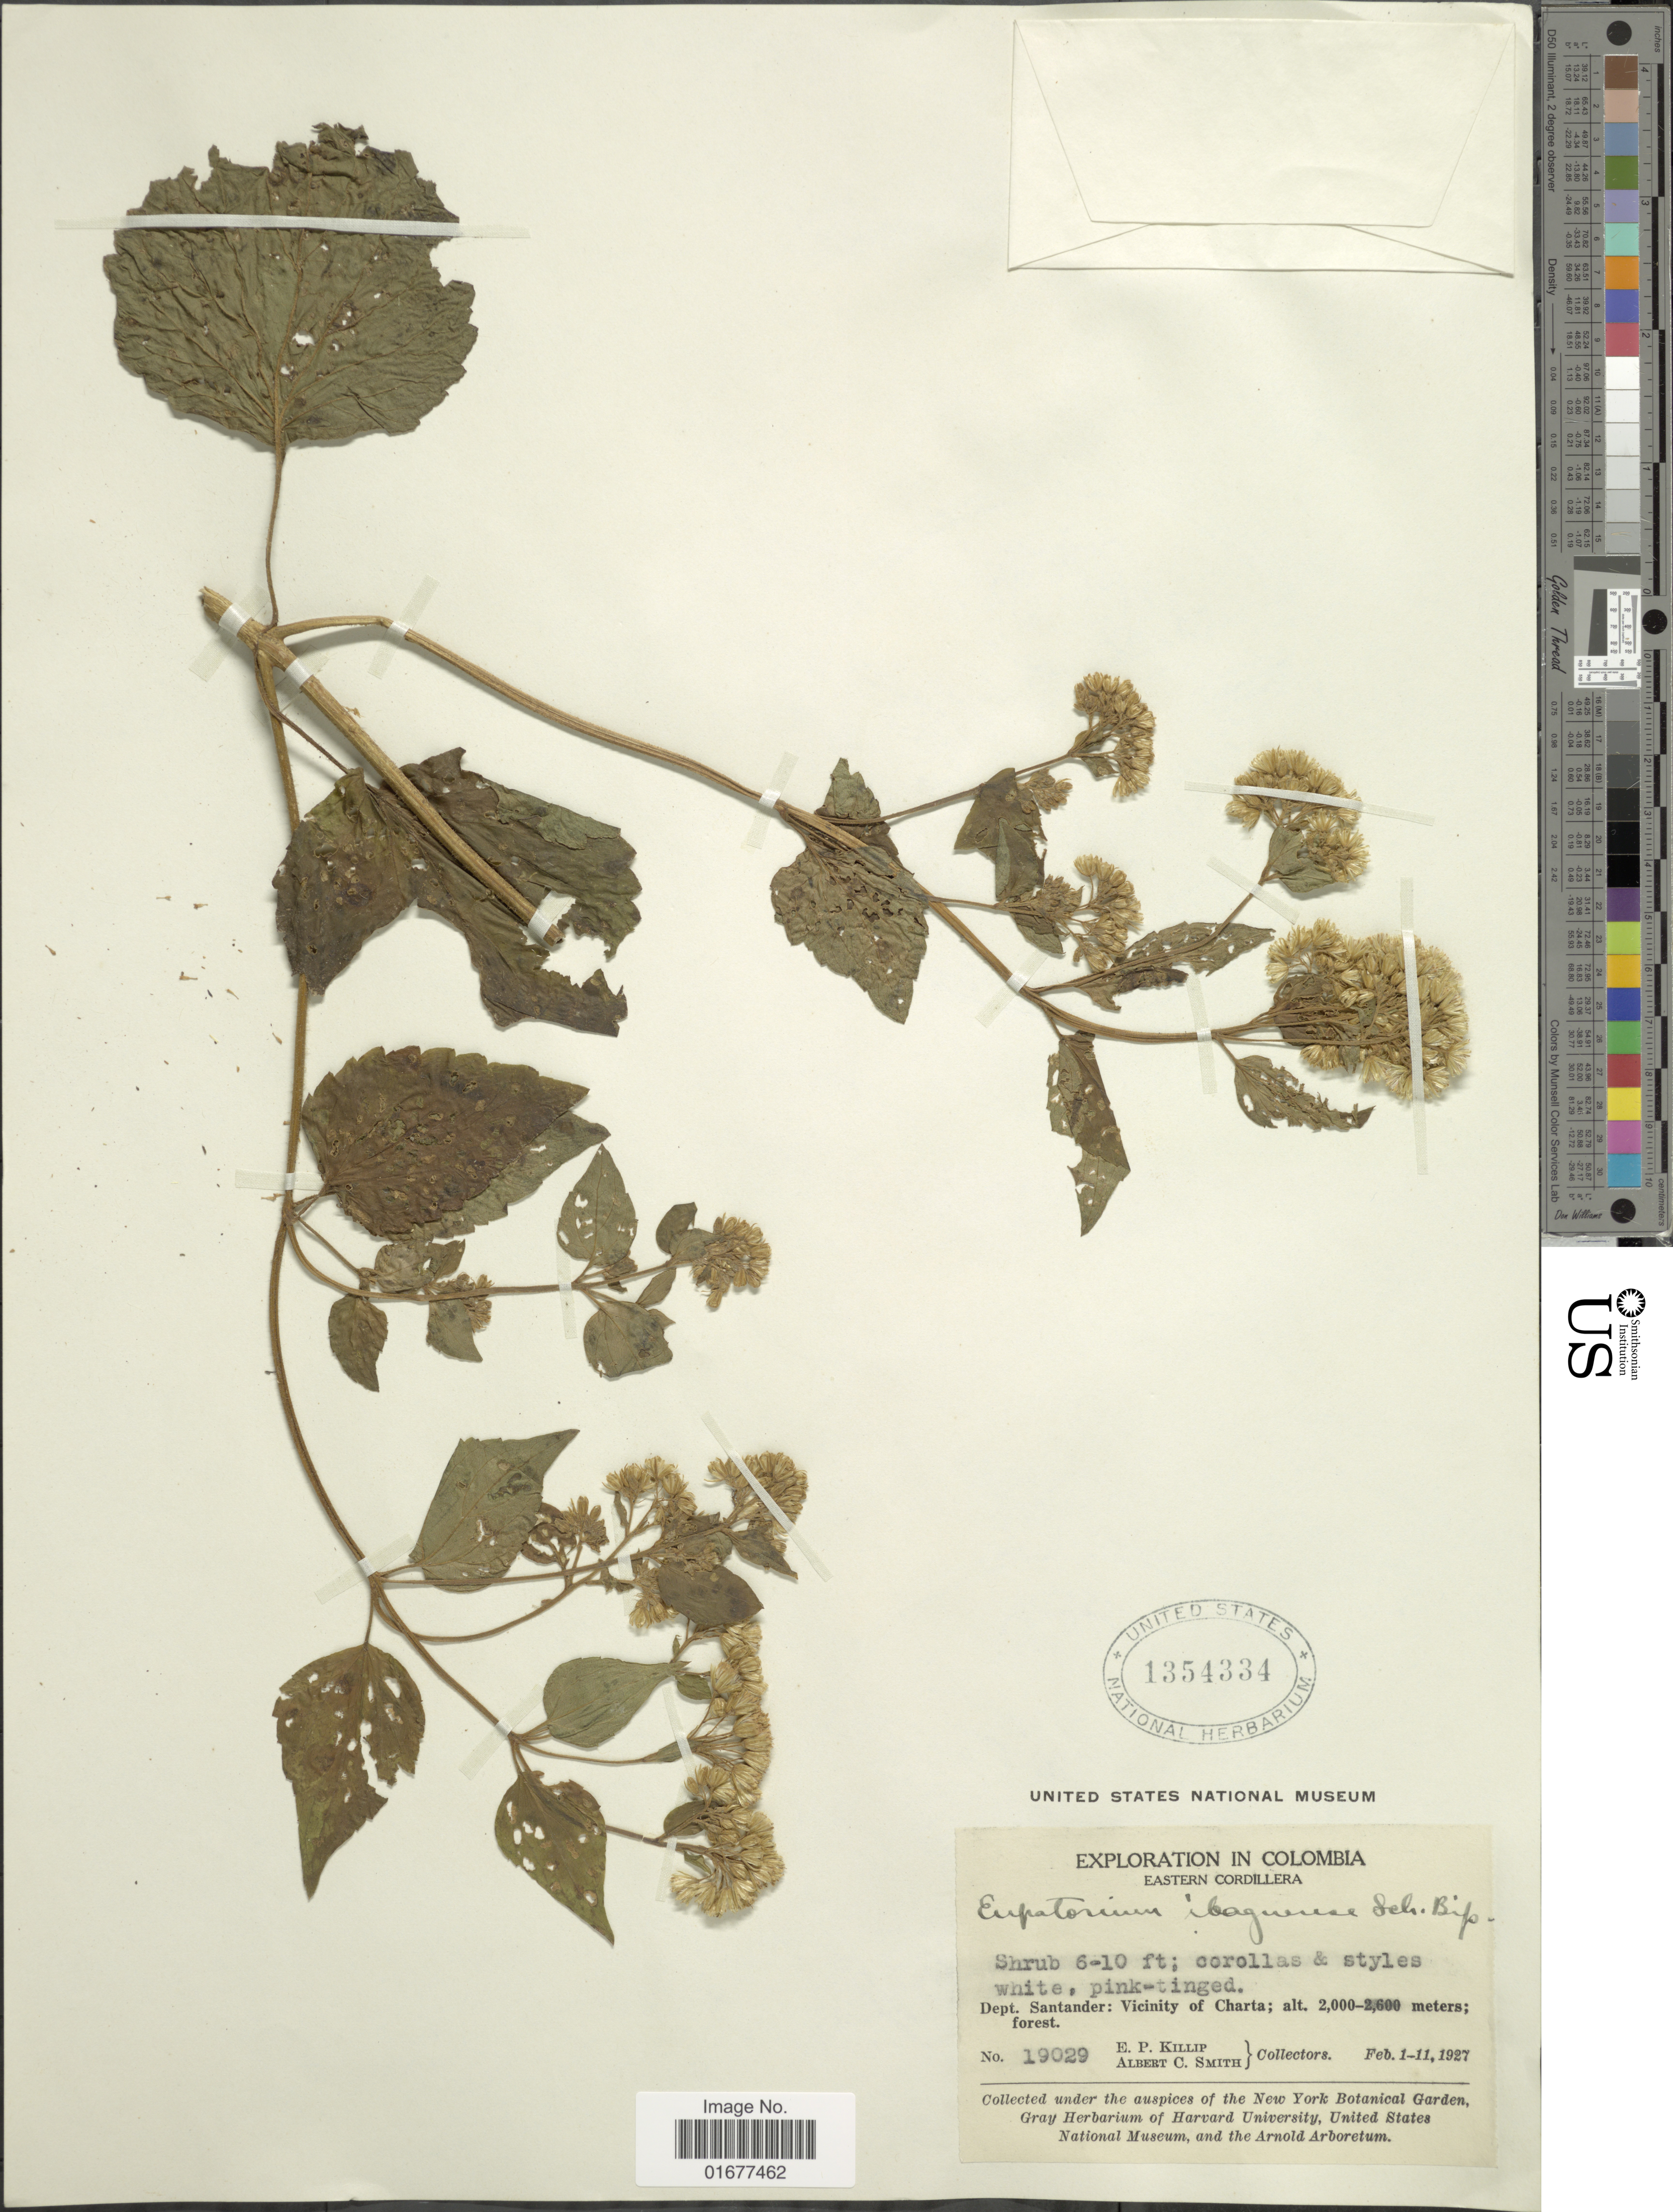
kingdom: Plantae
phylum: Tracheophyta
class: Magnoliopsida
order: Asterales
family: Asteraceae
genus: Ageratina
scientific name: Ageratina pichinchensis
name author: (Kunth) R.M. King & H. Rob.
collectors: E. P. Killip & A. C. Smith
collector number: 19029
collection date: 1927-02-01/1927-02-11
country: Colombia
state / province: Santander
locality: Vicinity of Charta. Eastern Cordillera.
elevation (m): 2000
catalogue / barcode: US 1354334